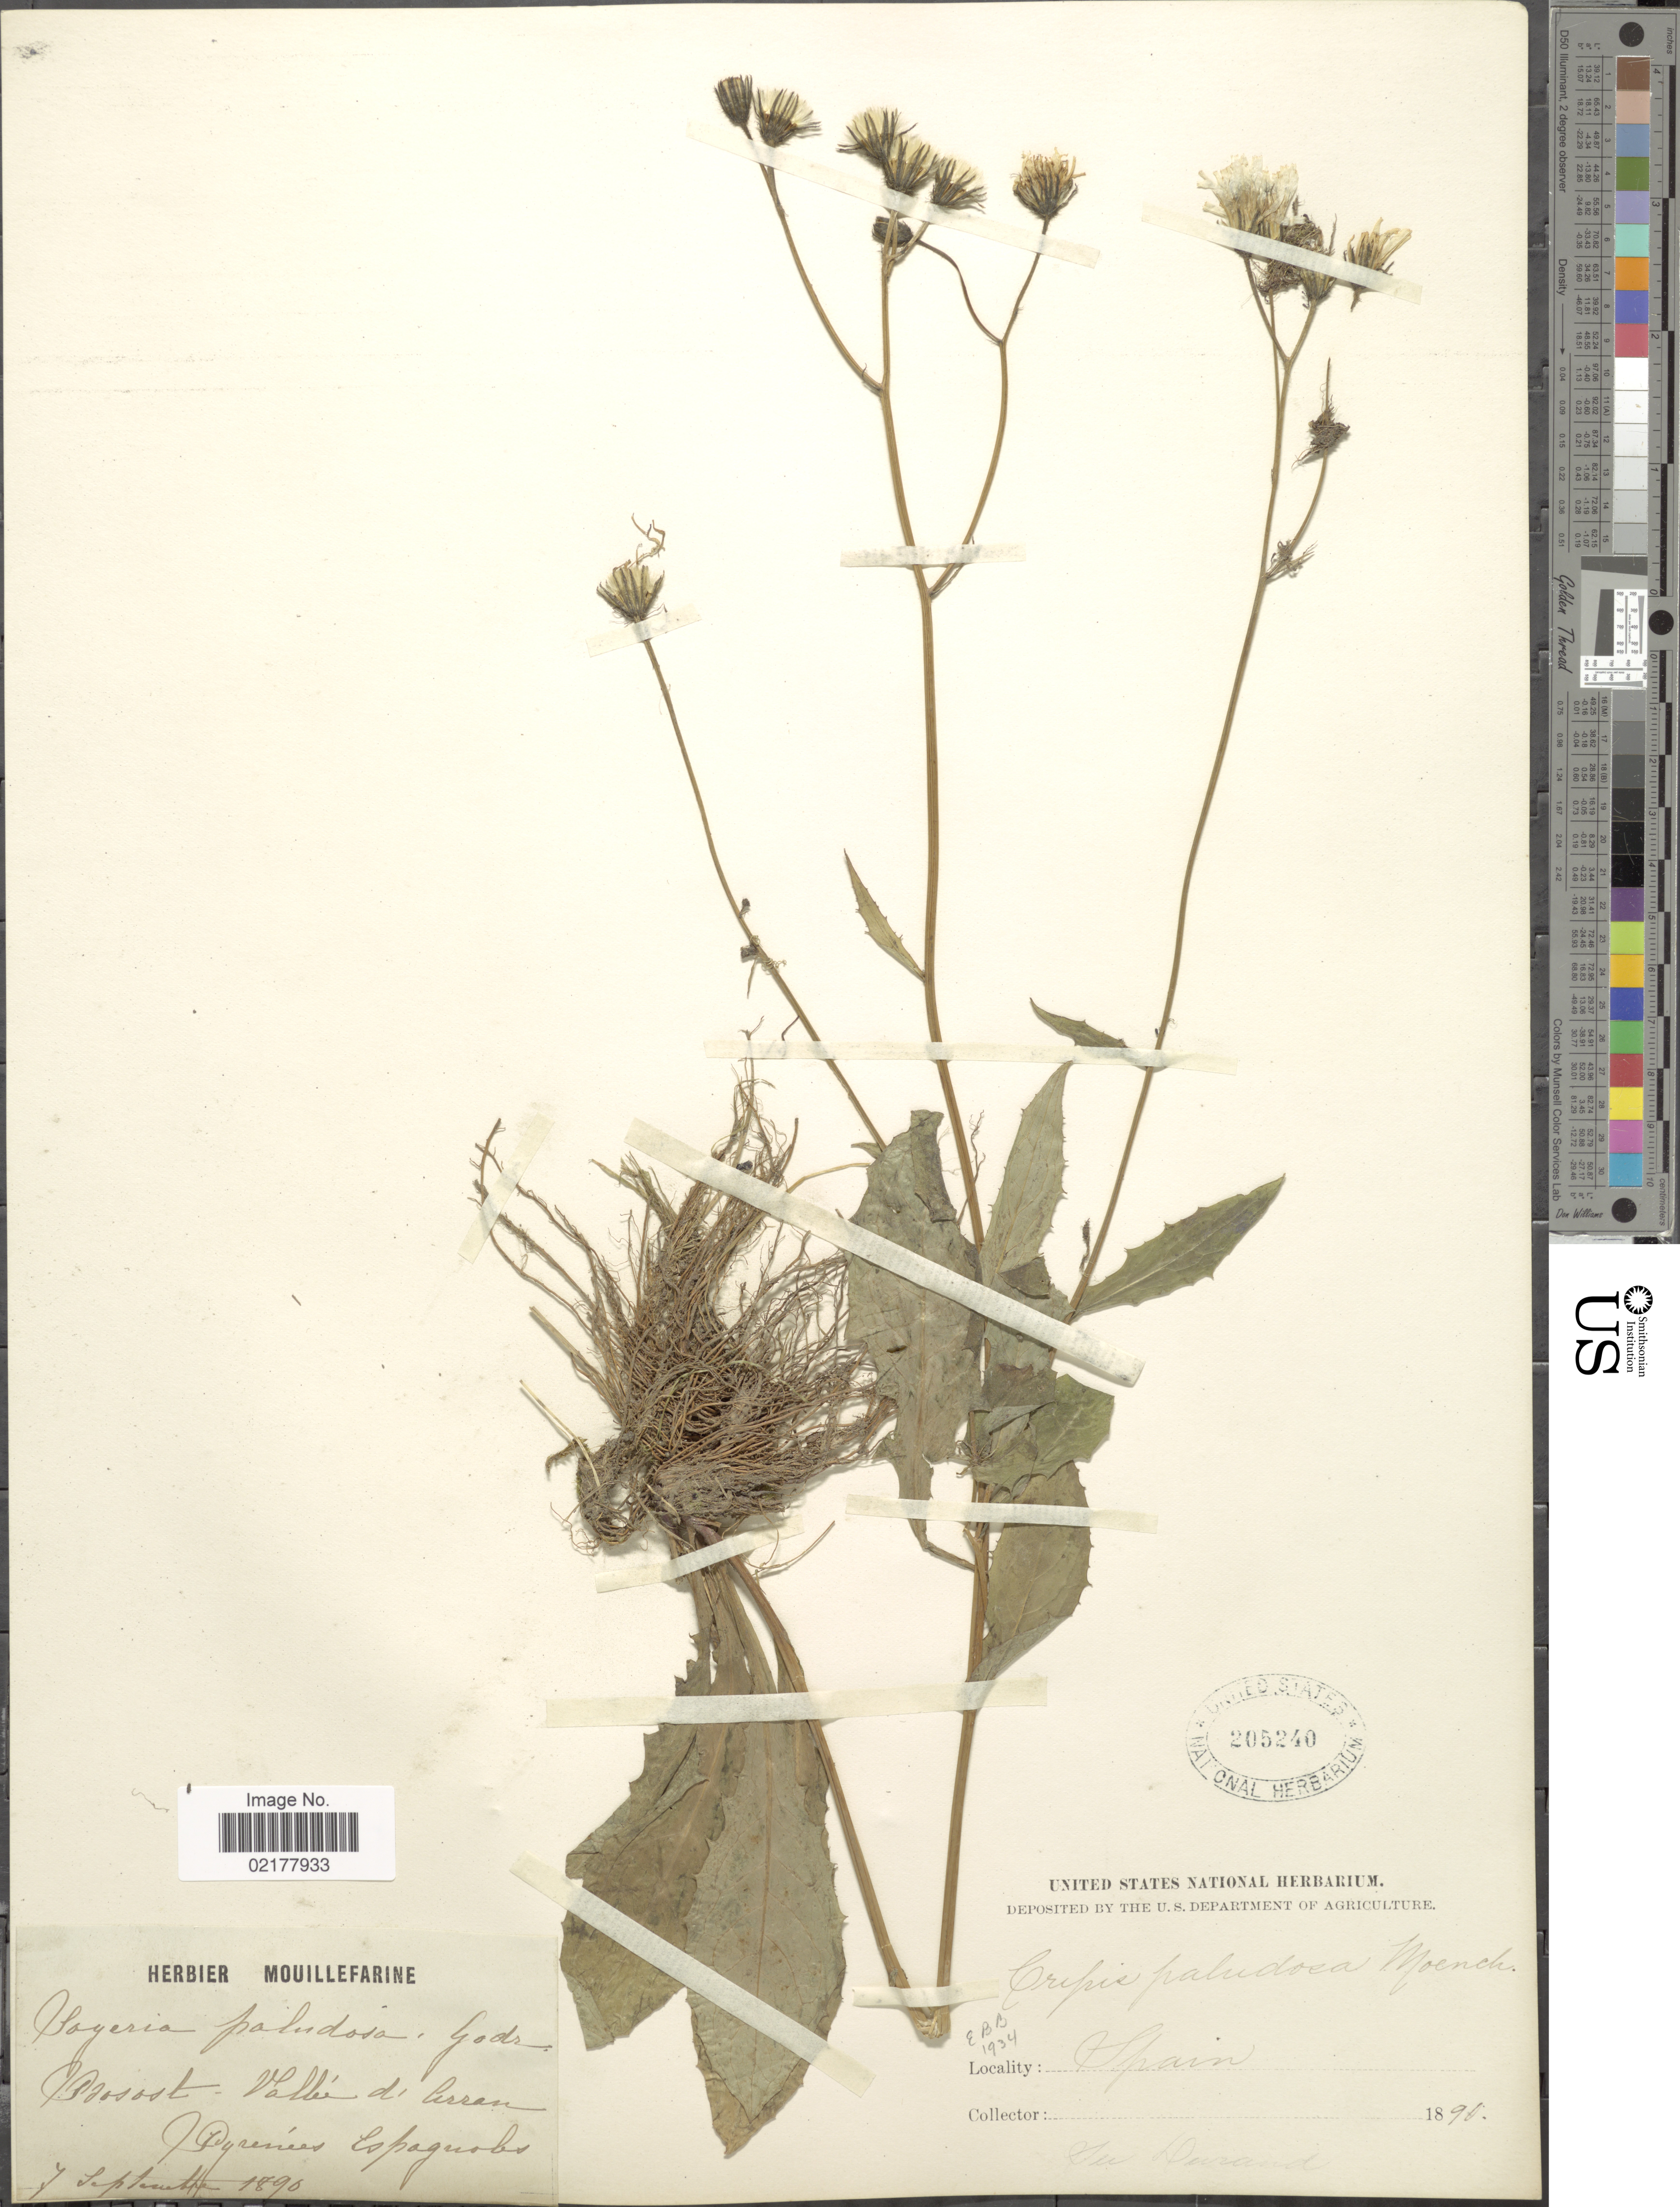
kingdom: Plantae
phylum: Tracheophyta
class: Magnoliopsida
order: Asterales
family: Asteraceae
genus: Crepis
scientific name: Crepis paludosa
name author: (L.) Moench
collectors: S. Durand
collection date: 1890-09-07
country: Spain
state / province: Catalunya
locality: Vallée d' Arran. Pyrénées Espagnole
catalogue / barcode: US 205240